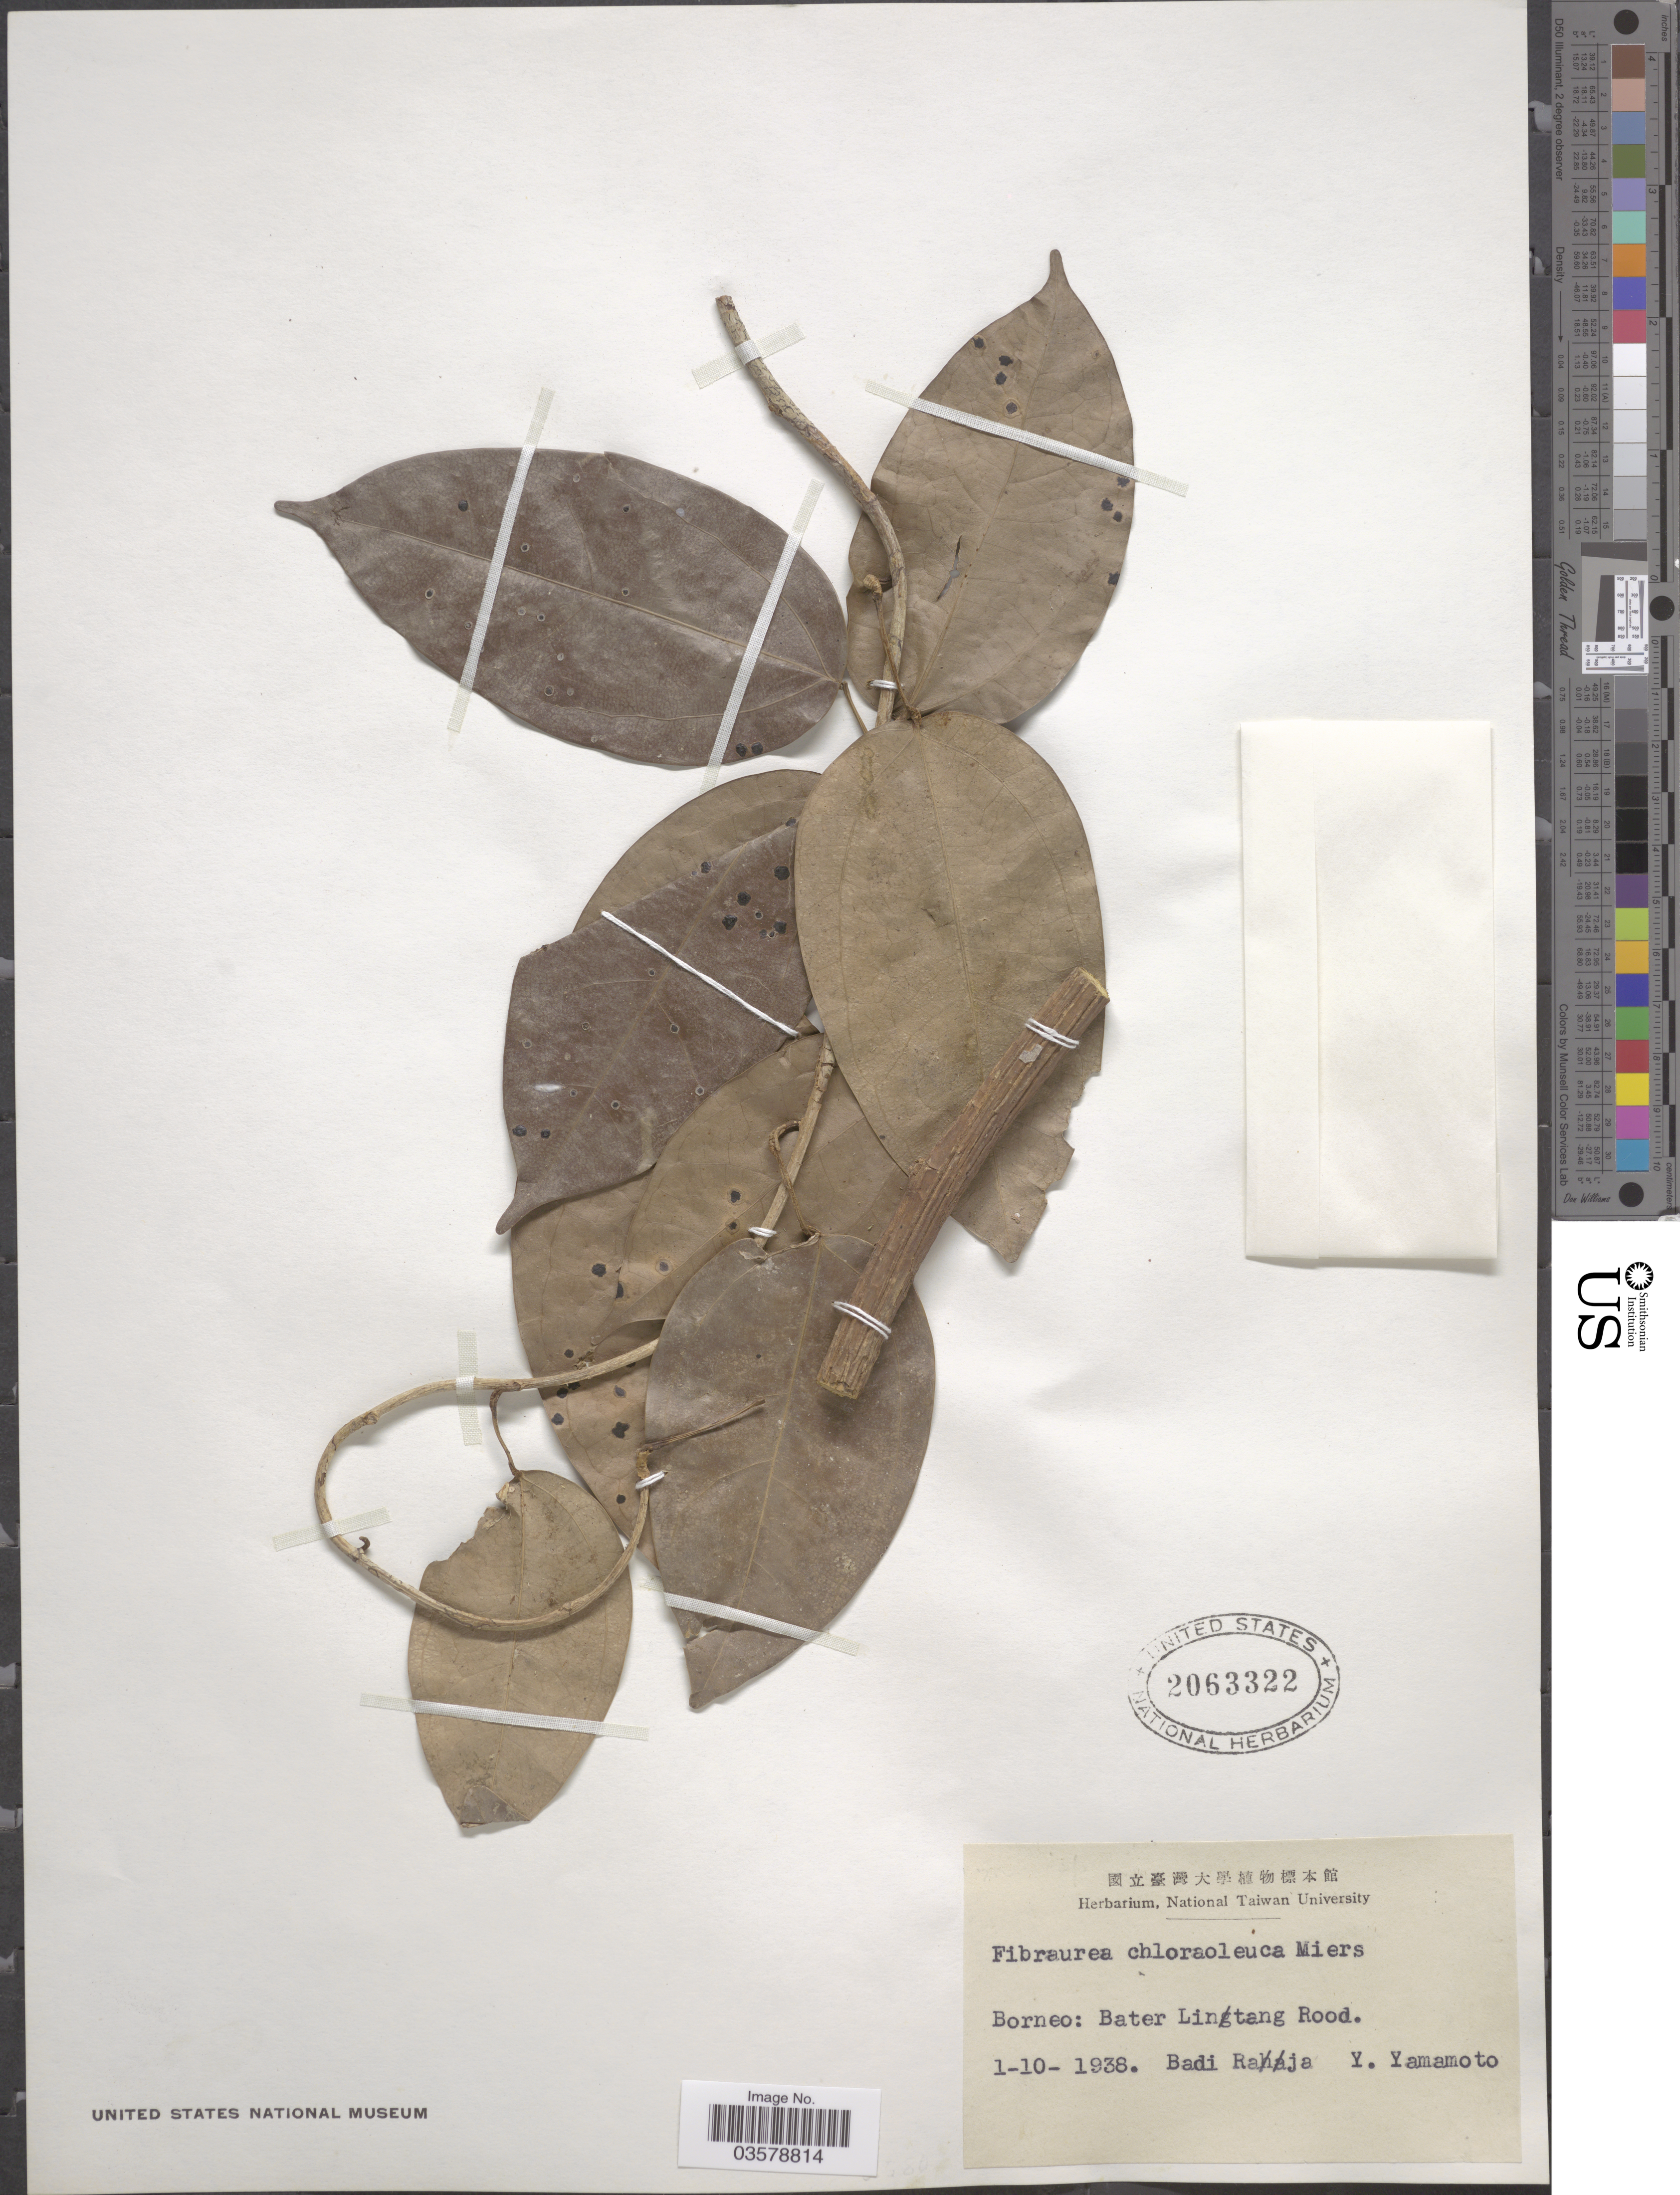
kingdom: Plantae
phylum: Tracheophyta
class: Magnoliopsida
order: Ranunculales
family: Menispermaceae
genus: Fibraurea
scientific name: Fibraurea tinctoria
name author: Lour.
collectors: B. Raja & Y. Yamamoto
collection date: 1938-10-01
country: Malaysia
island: Borneo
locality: Borneo: Bater Lintang Rood.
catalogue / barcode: US 2063322